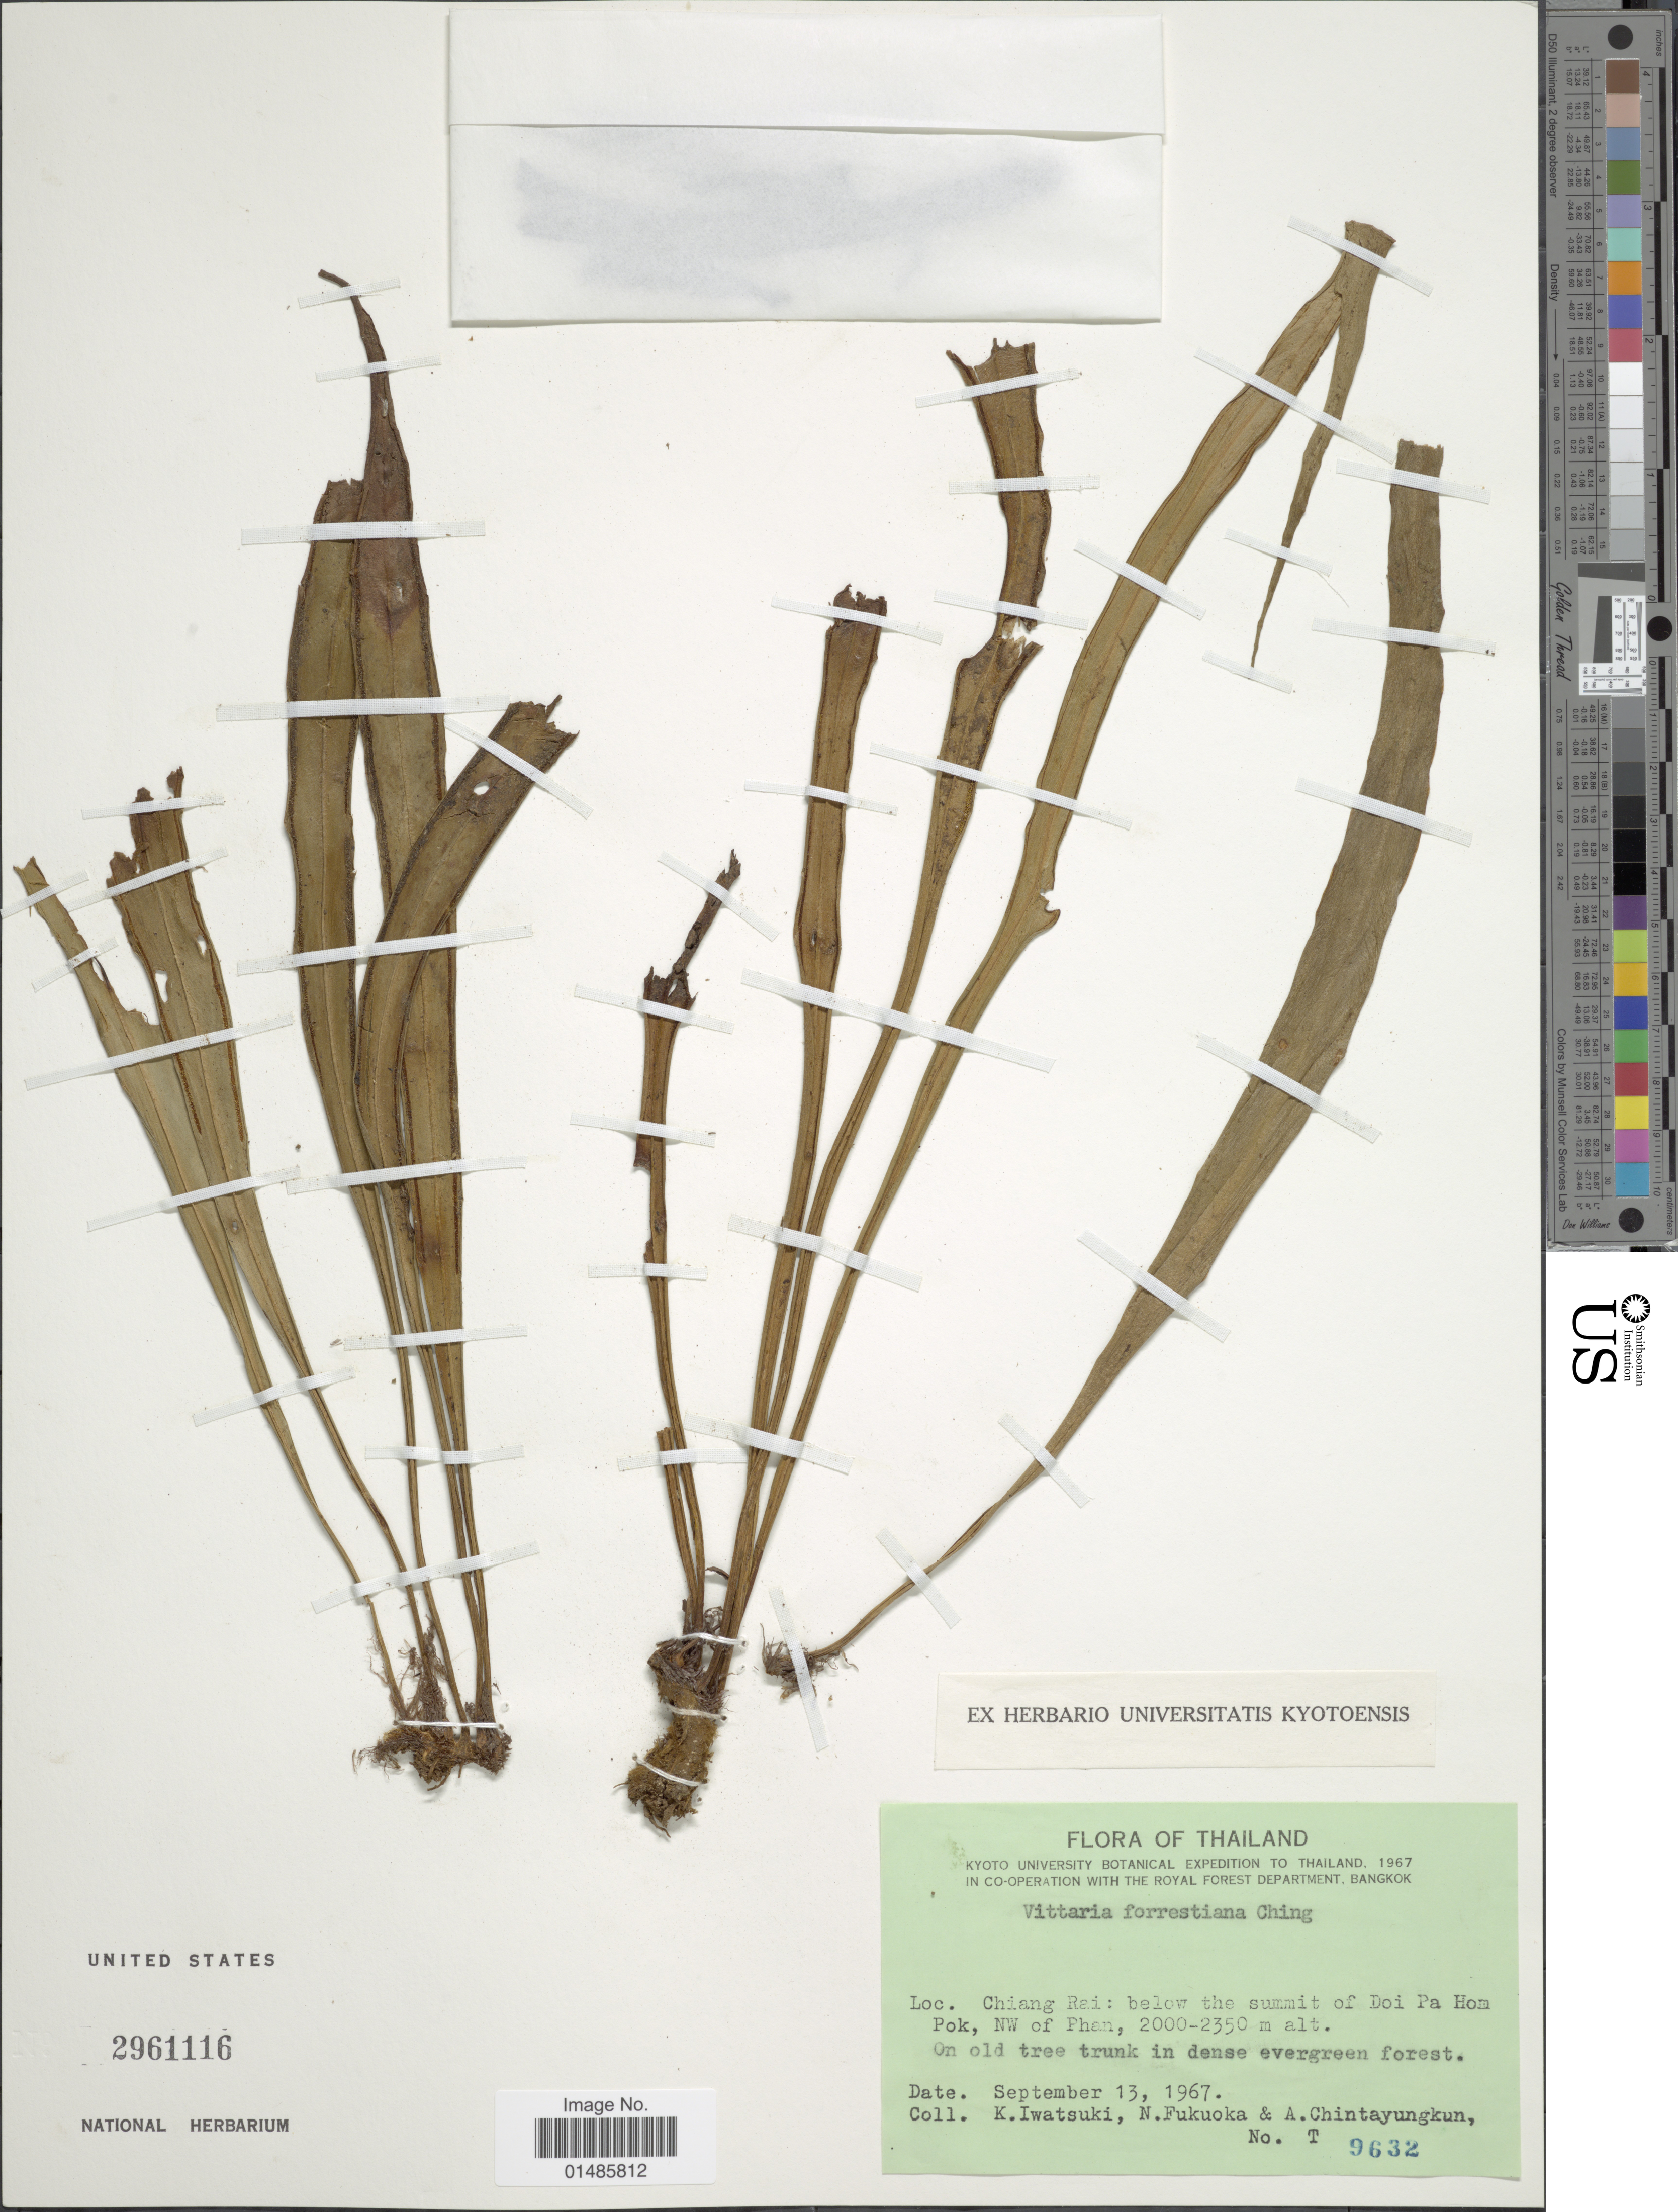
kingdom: Plantae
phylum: Tracheophyta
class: Polypodiopsida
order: Polypodiales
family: Pteridaceae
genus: Haplopteris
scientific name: Haplopteris forrestiana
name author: (Ching) E.H. Crane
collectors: K. Iwatsuki, N. Fukuoka & A. Chintayungkun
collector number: T 9632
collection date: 1967-09-13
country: Thailand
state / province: Chiang Rai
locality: Below the summit of Doi Pa Hom Pok, NW of Phan.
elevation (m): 2000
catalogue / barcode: US 2961116